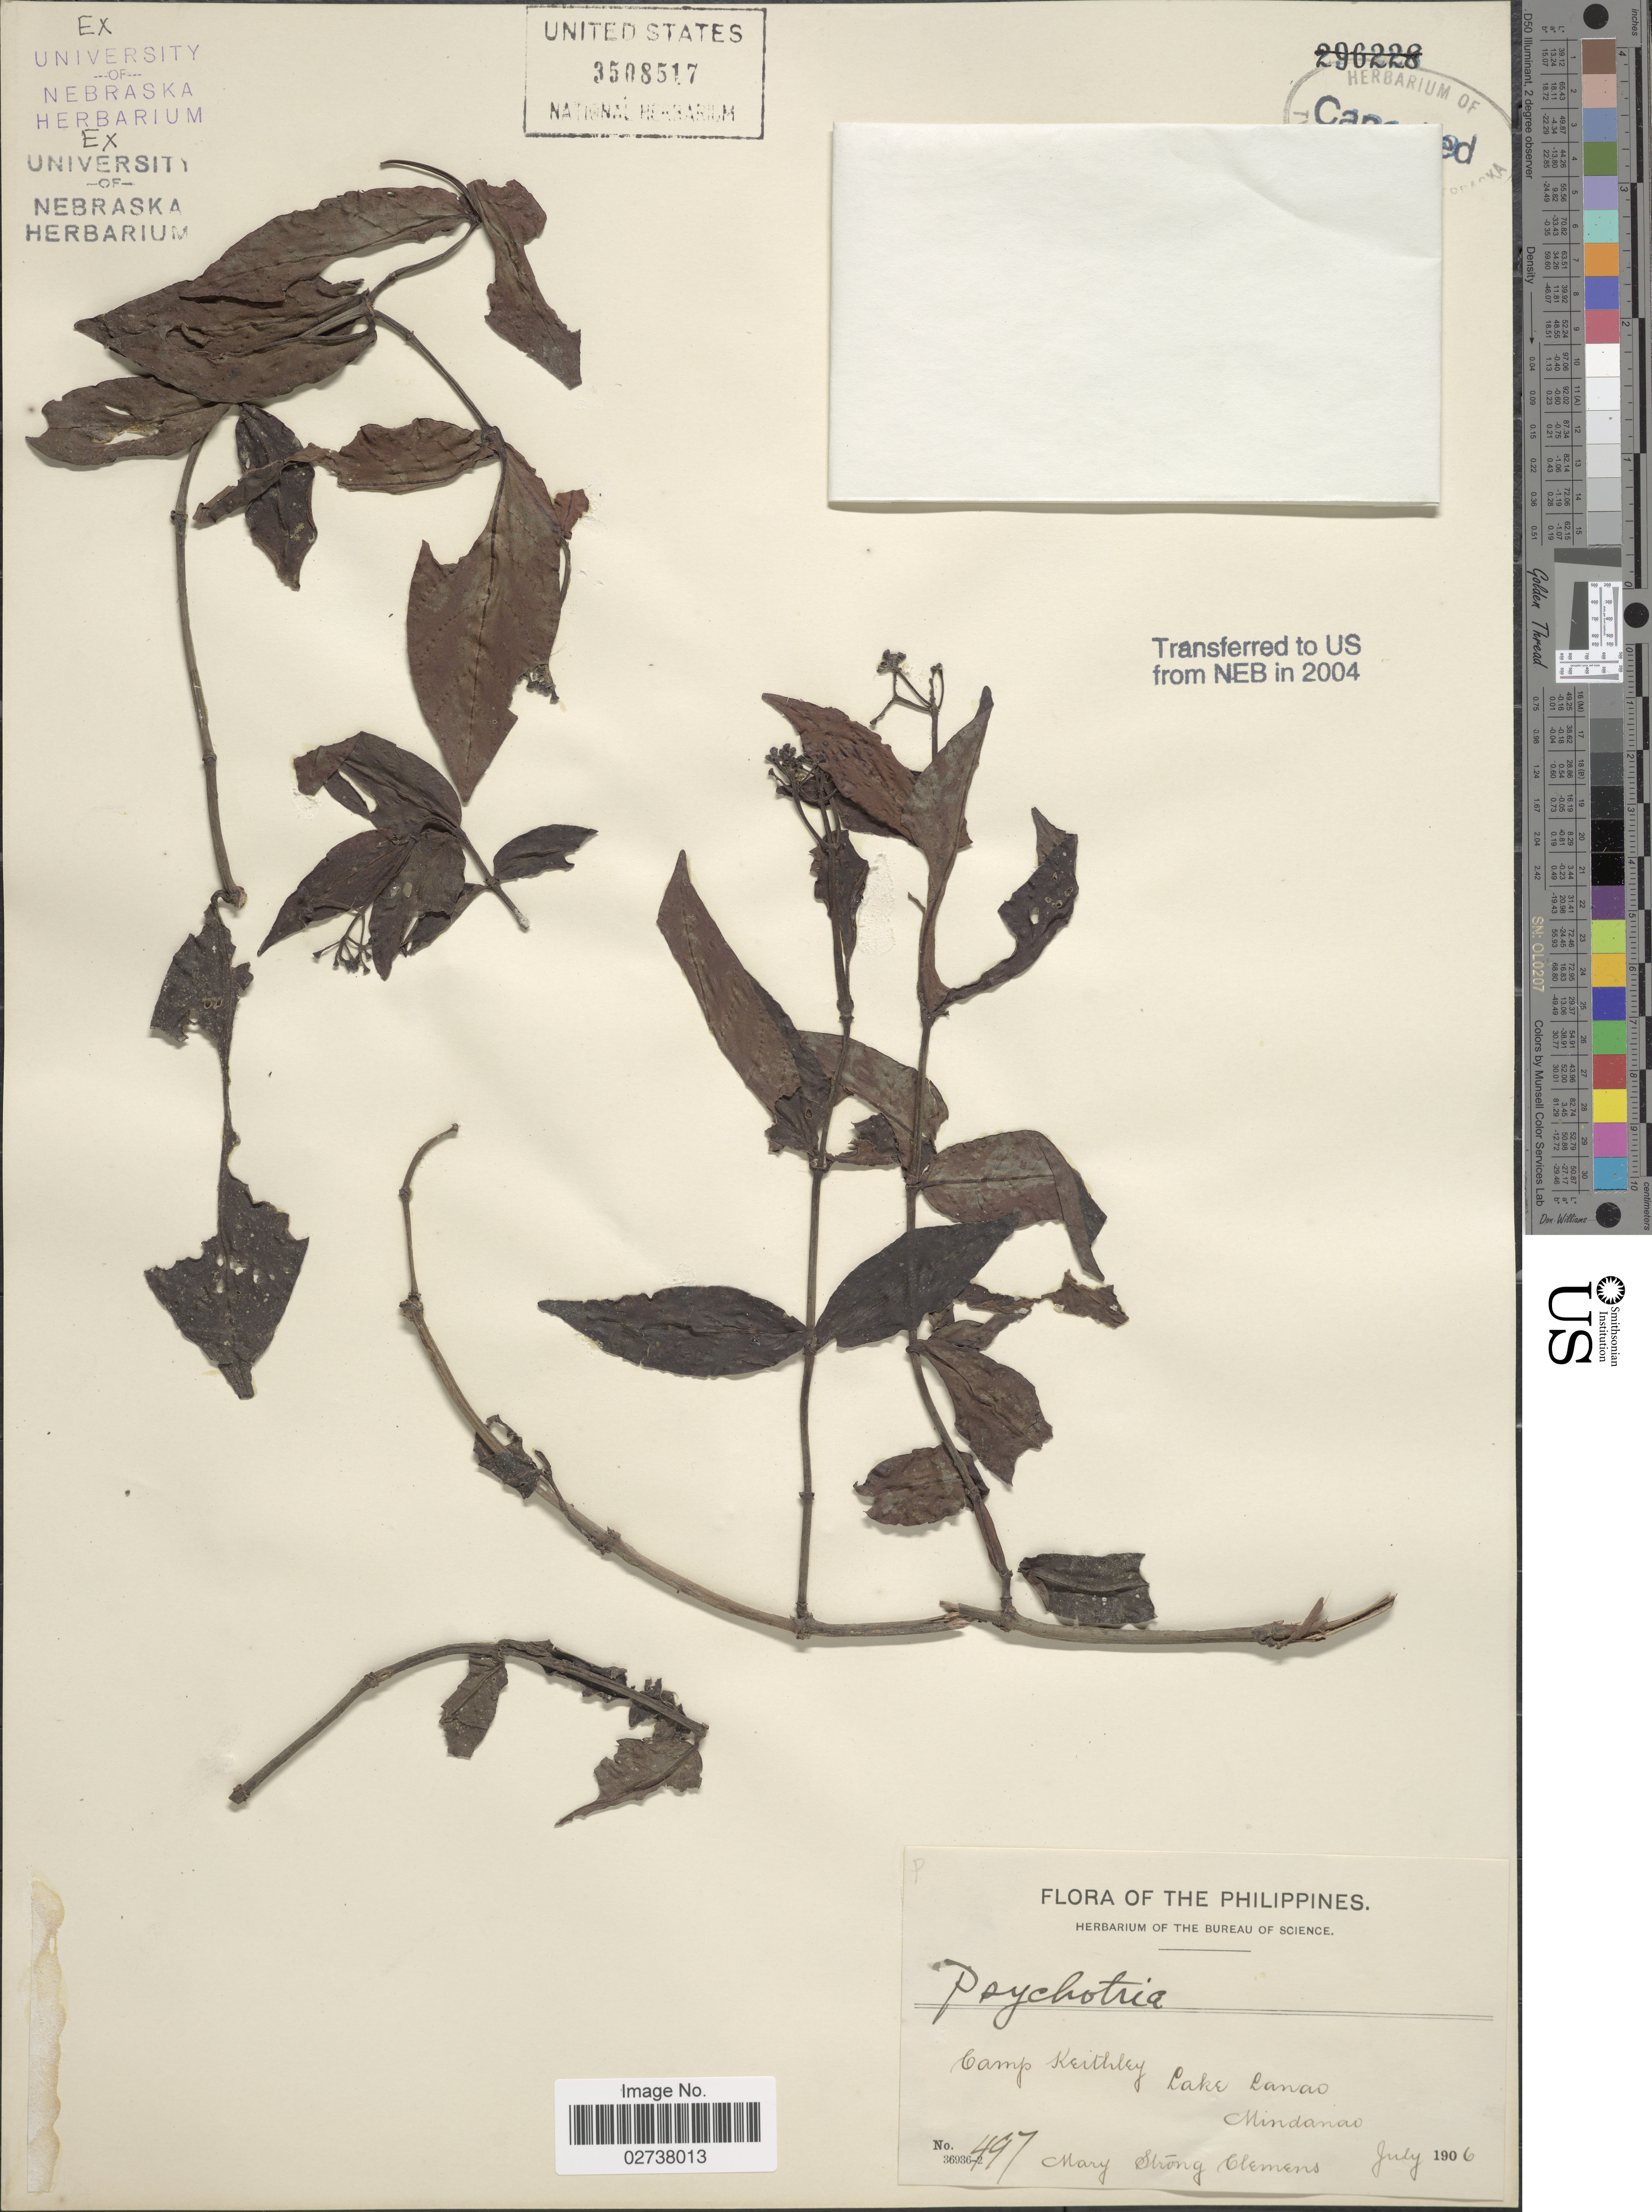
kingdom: Plantae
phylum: Tracheophyta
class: Magnoliopsida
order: Gentianales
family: Rubiaceae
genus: Psychotria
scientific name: Psychotria sp.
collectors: M. S. Clemens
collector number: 497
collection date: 1906-07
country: Philippines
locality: Camp Keithley, Lake Lanao, Mindanao.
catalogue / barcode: US 3508517